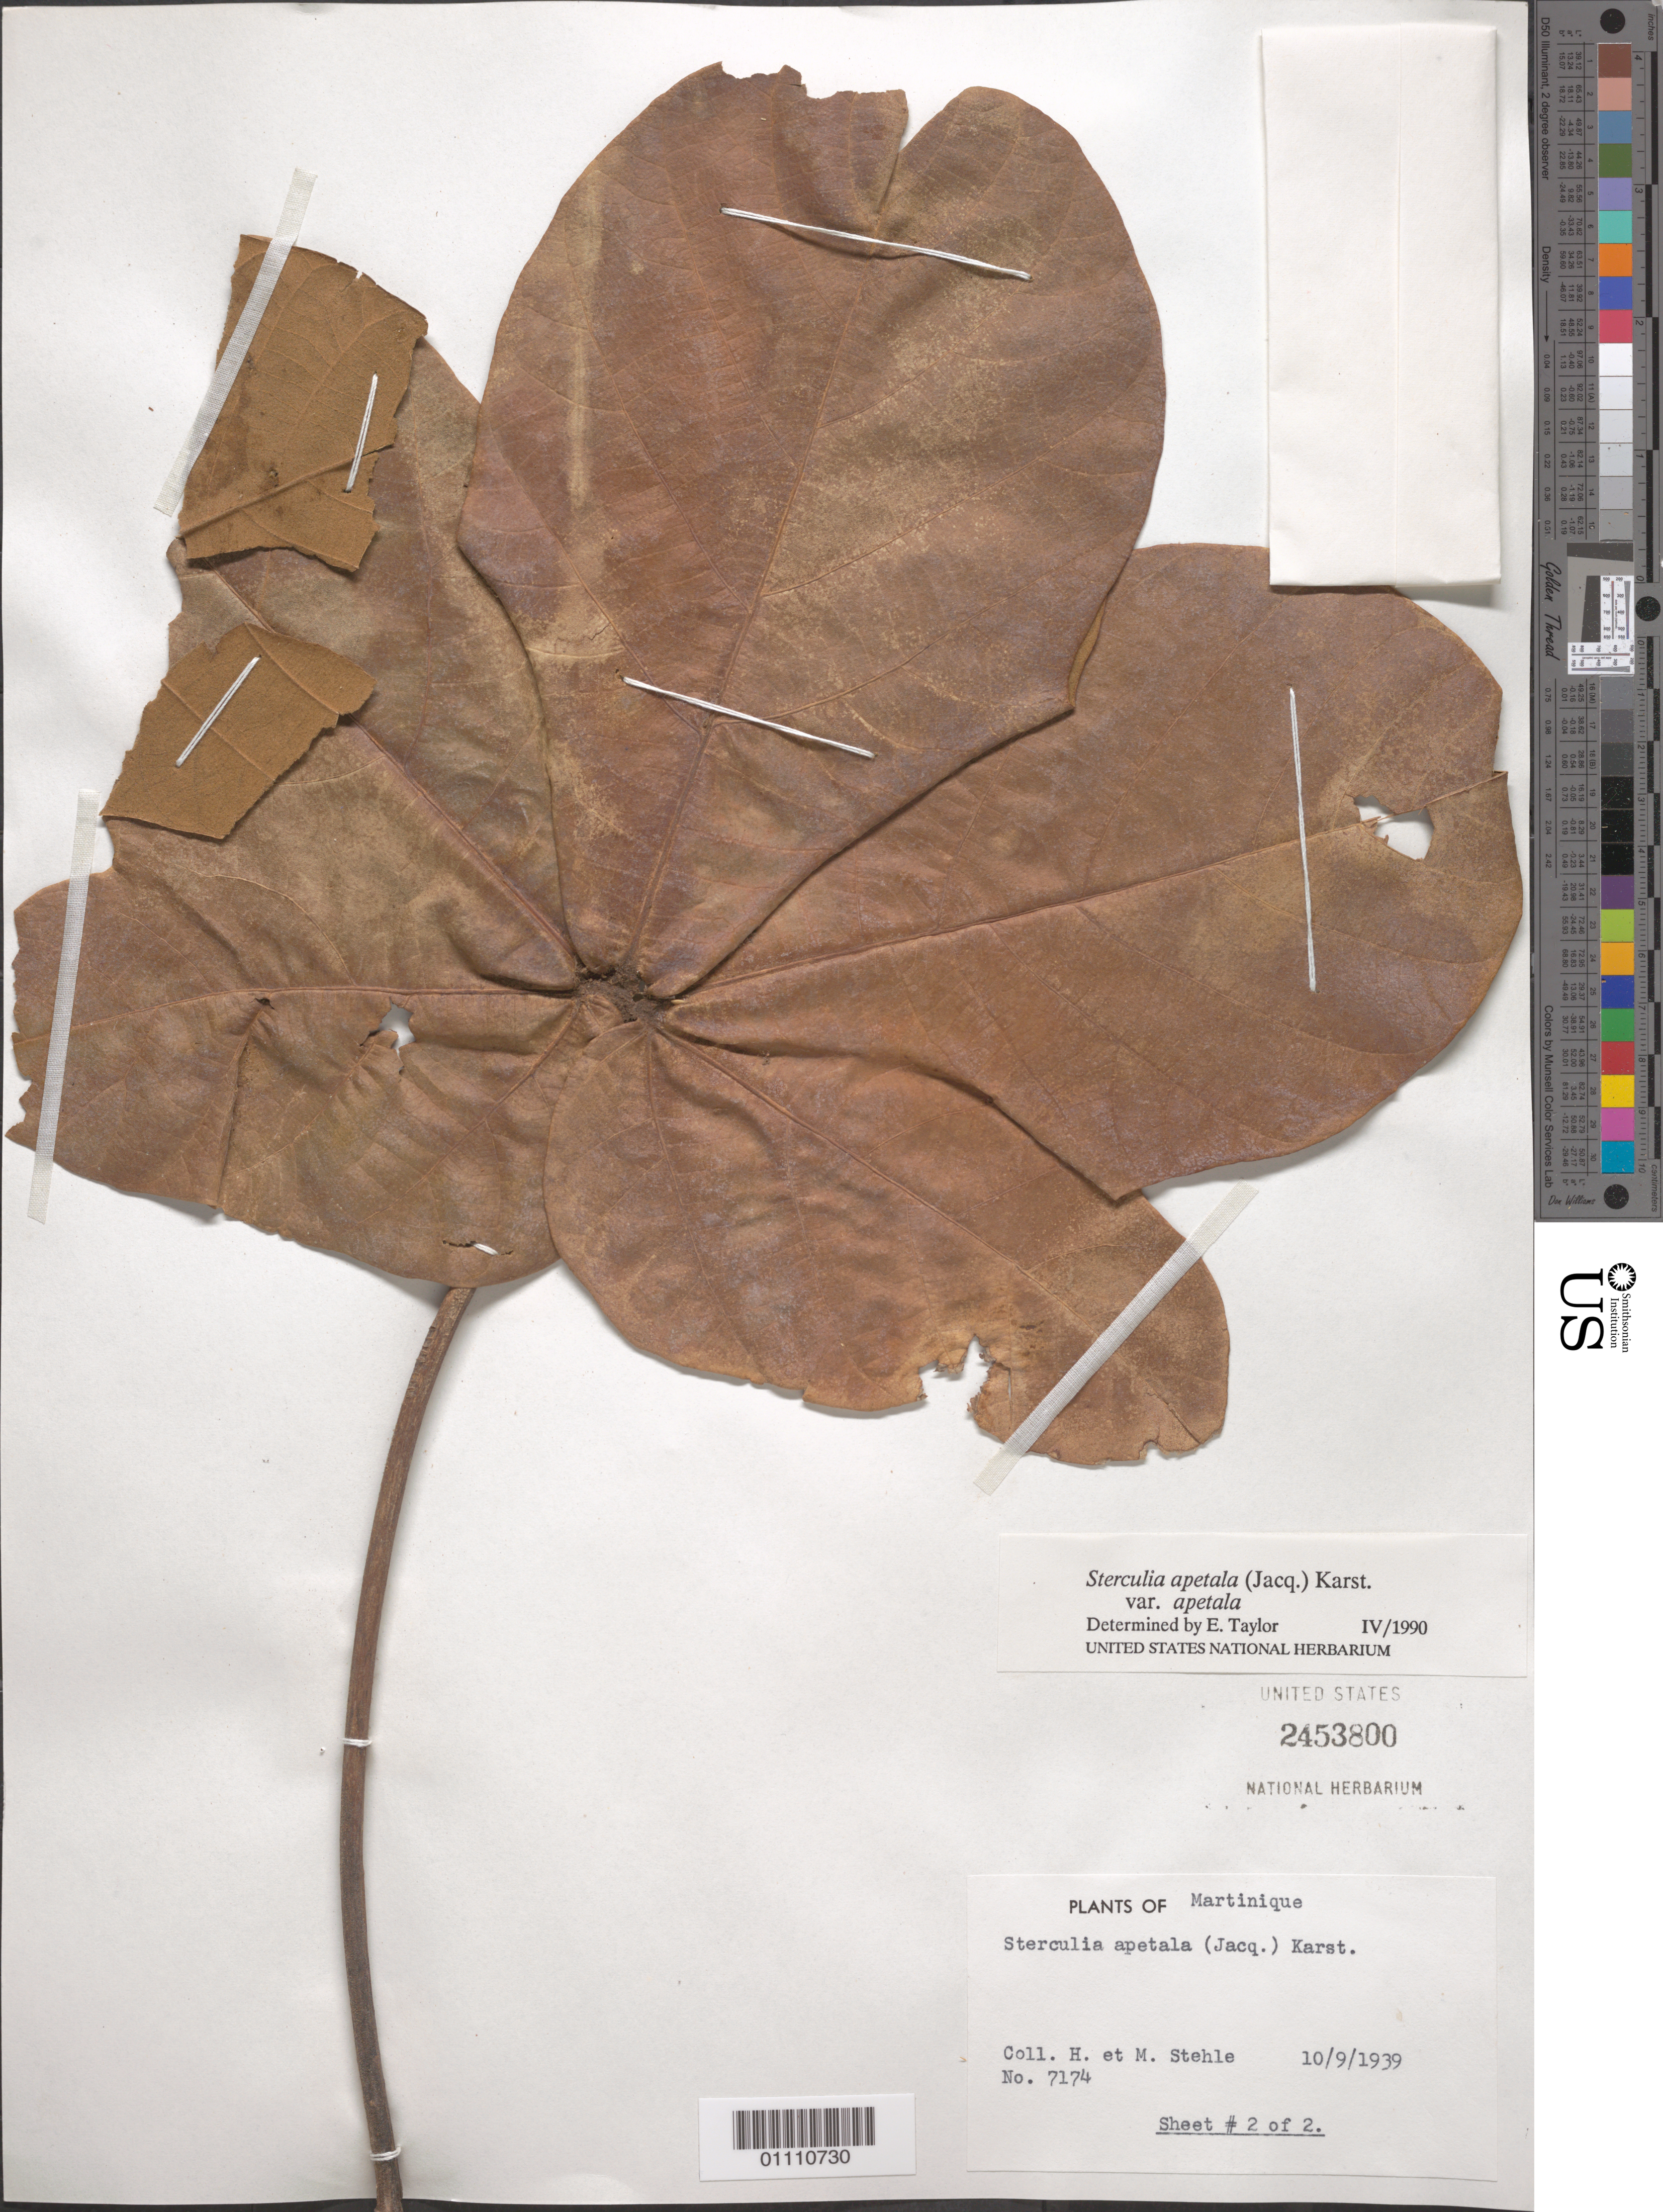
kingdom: Plantae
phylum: Tracheophyta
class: Magnoliopsida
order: Malvales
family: Malvaceae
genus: Sterculia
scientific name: Sterculia apetala var. apetala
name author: (Jacq.) H. Karst.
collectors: H. Stehlé & M. Stehlé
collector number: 7174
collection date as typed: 10 Sep 1939 or 09 Oct 1939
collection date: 1939-09-10 or 1939-10-09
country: Martinique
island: Martinique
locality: Martinique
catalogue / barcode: US 2453800